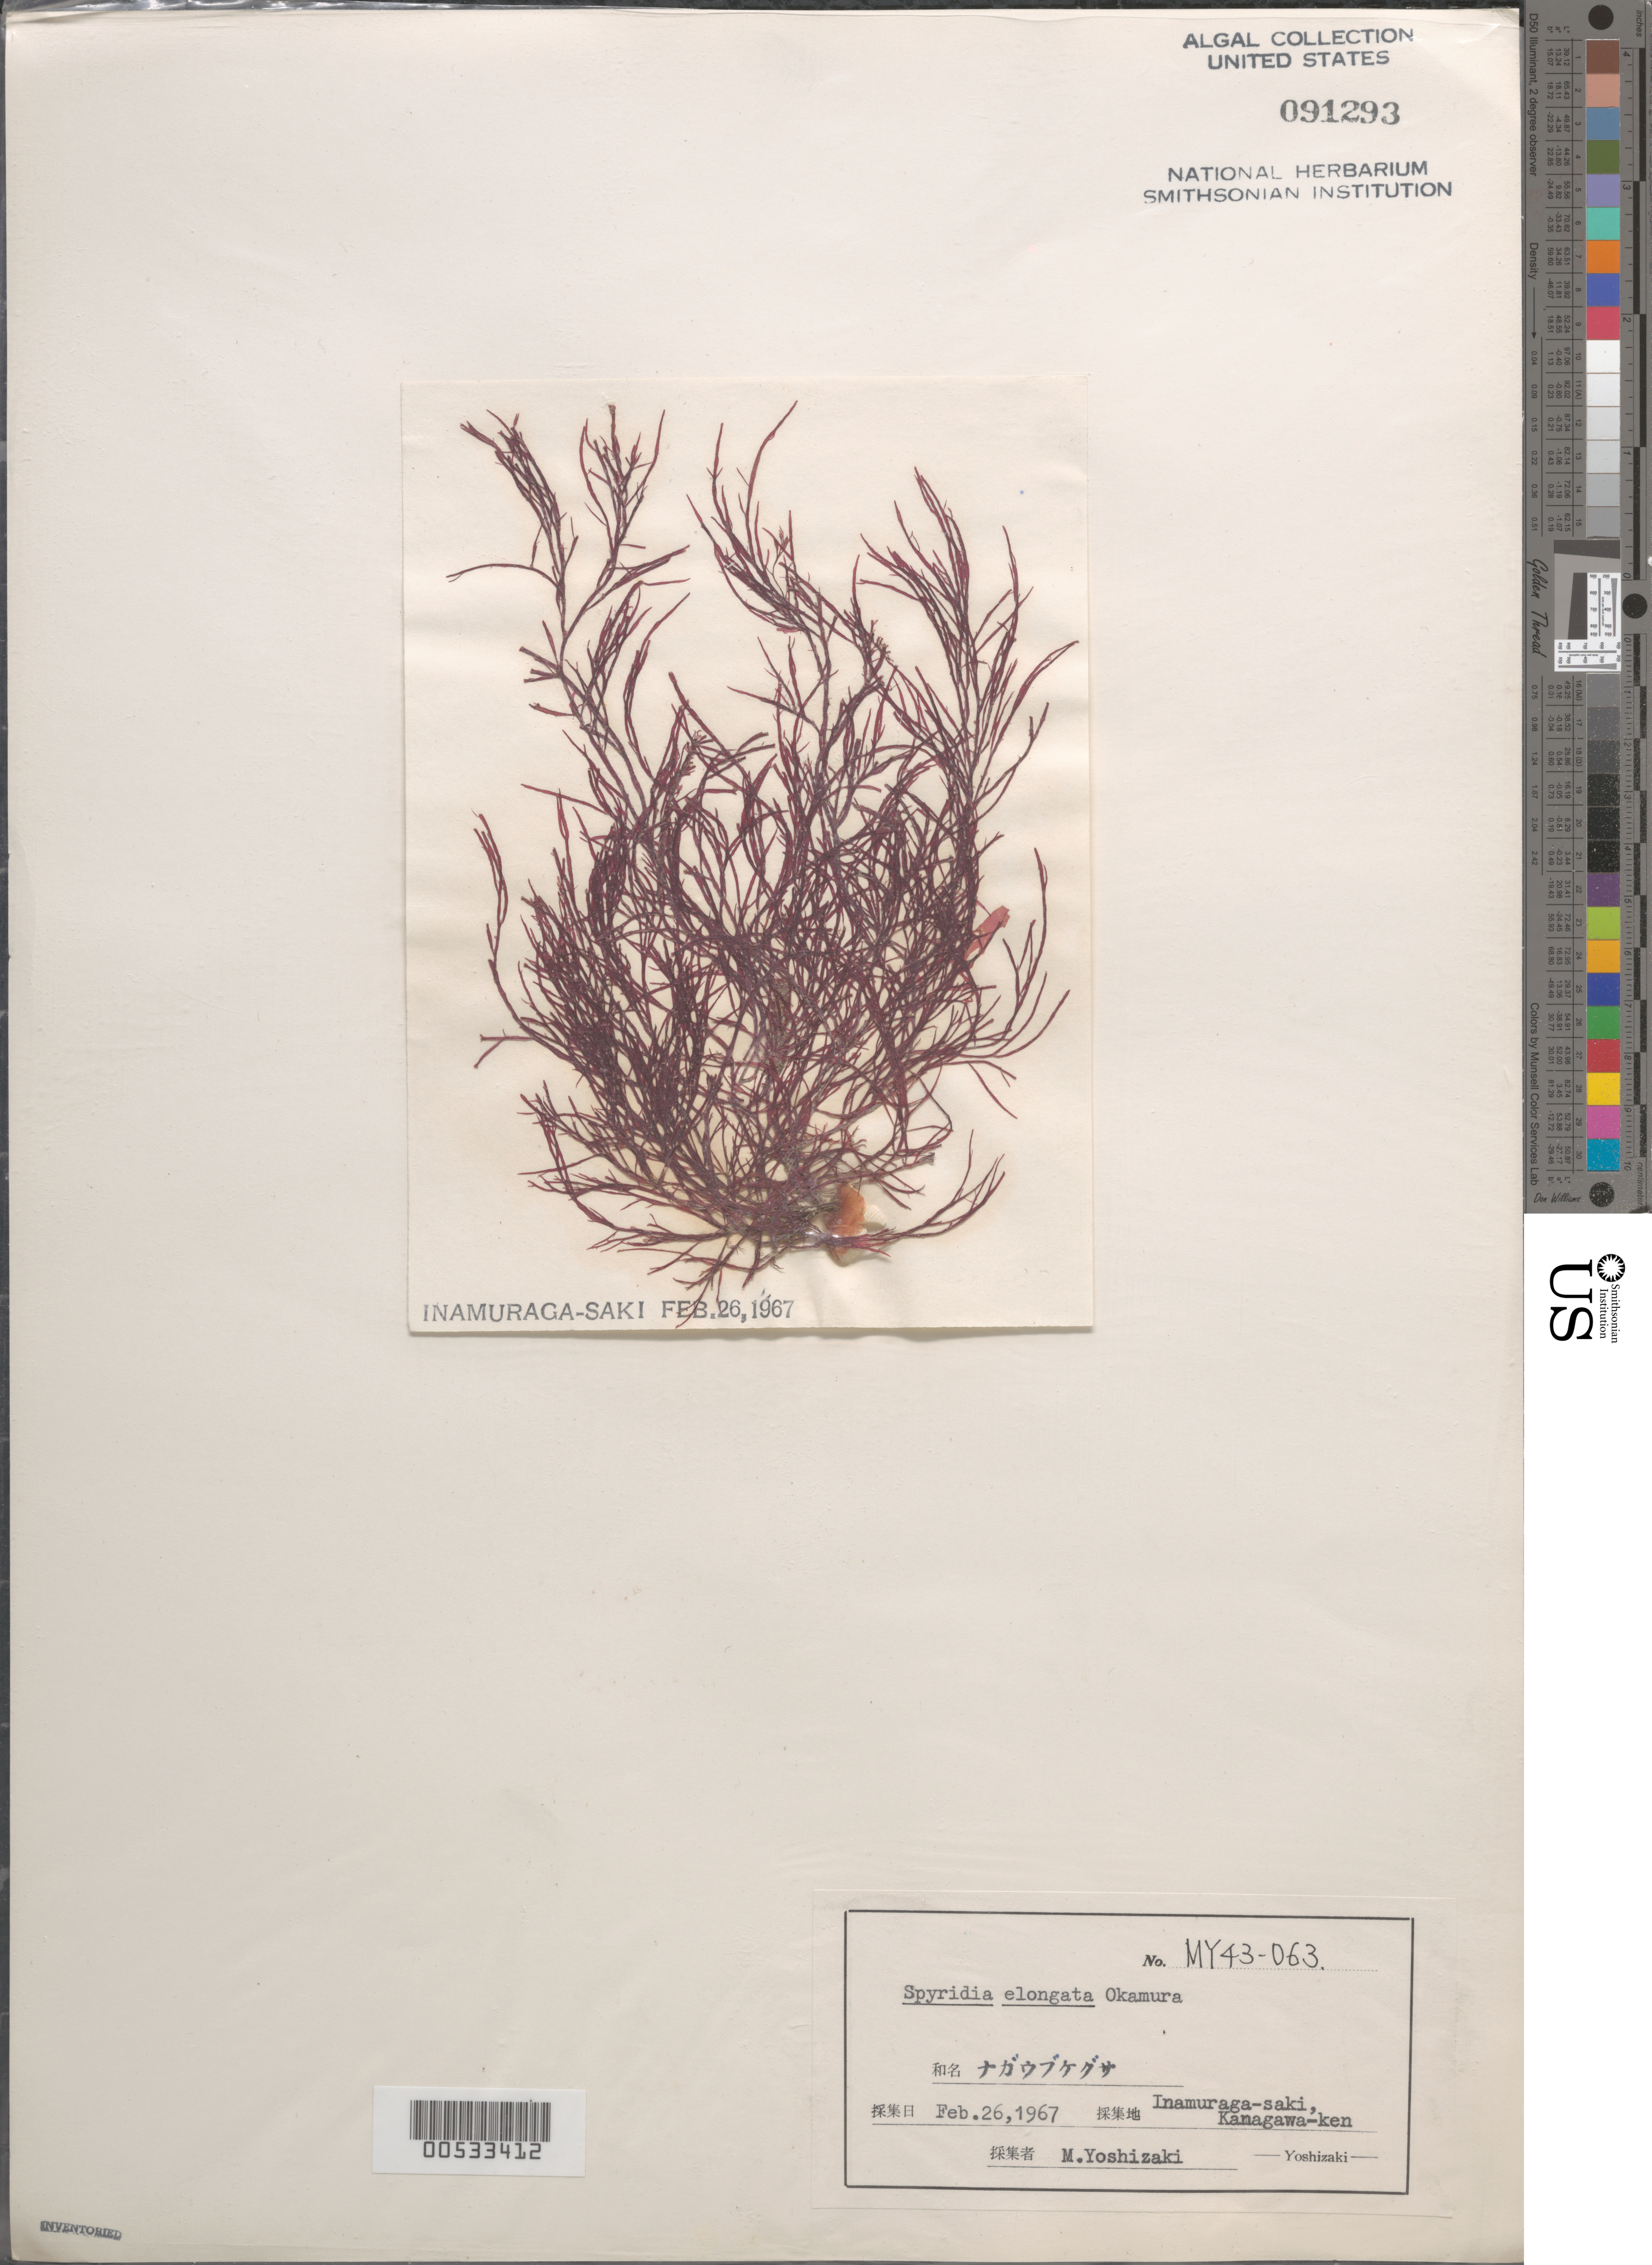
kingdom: Plantae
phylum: Rhodophyta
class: Florideophyceae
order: Ceramiales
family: Spyridiaceae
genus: Spyridia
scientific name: Spyridia elongata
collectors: M. Yoshizaki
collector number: My 43-063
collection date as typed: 26 Feb 1967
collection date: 1967-02-26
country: Japan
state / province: Kanagawa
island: Honshu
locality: Inamuragasaki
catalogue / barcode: US 91293